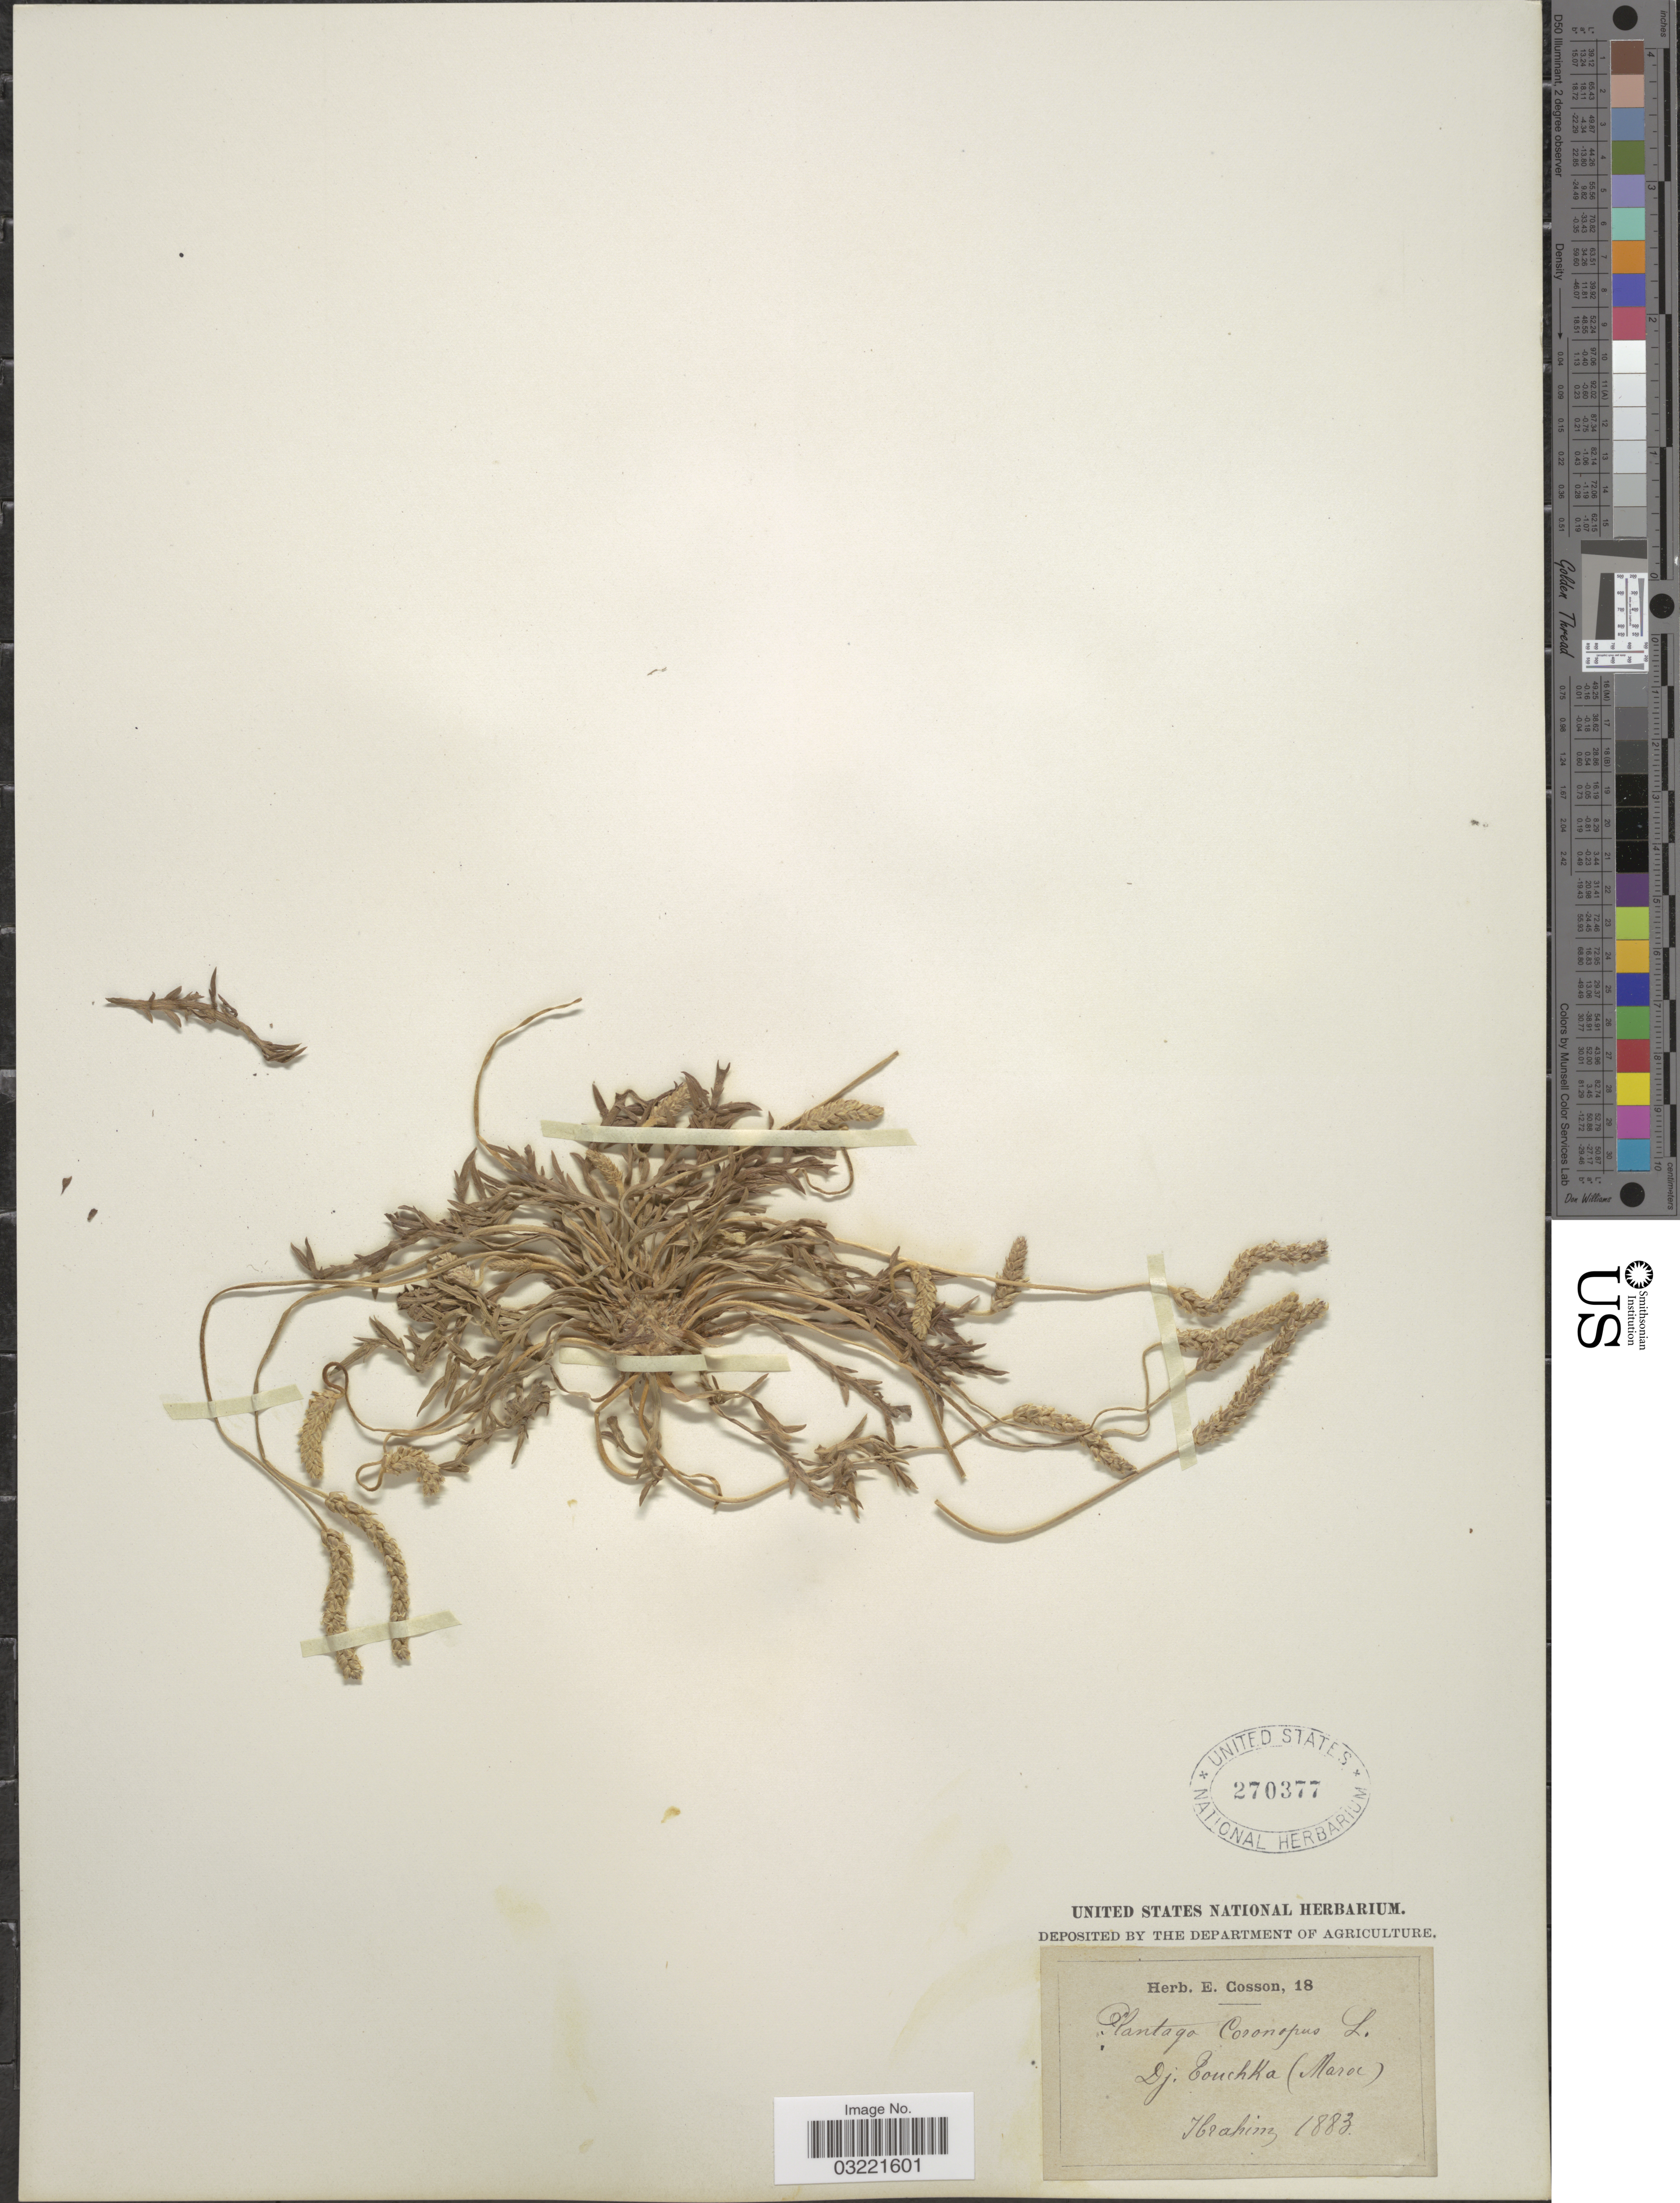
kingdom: Plantae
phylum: Tracheophyta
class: Magnoliopsida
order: Lamiales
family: Plantaginaceae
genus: Plantago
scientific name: Plantago coronopus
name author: L.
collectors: -. Ibrahim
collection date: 1883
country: Morocco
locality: Dj. Touchka (Maroc).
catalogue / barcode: US 270377